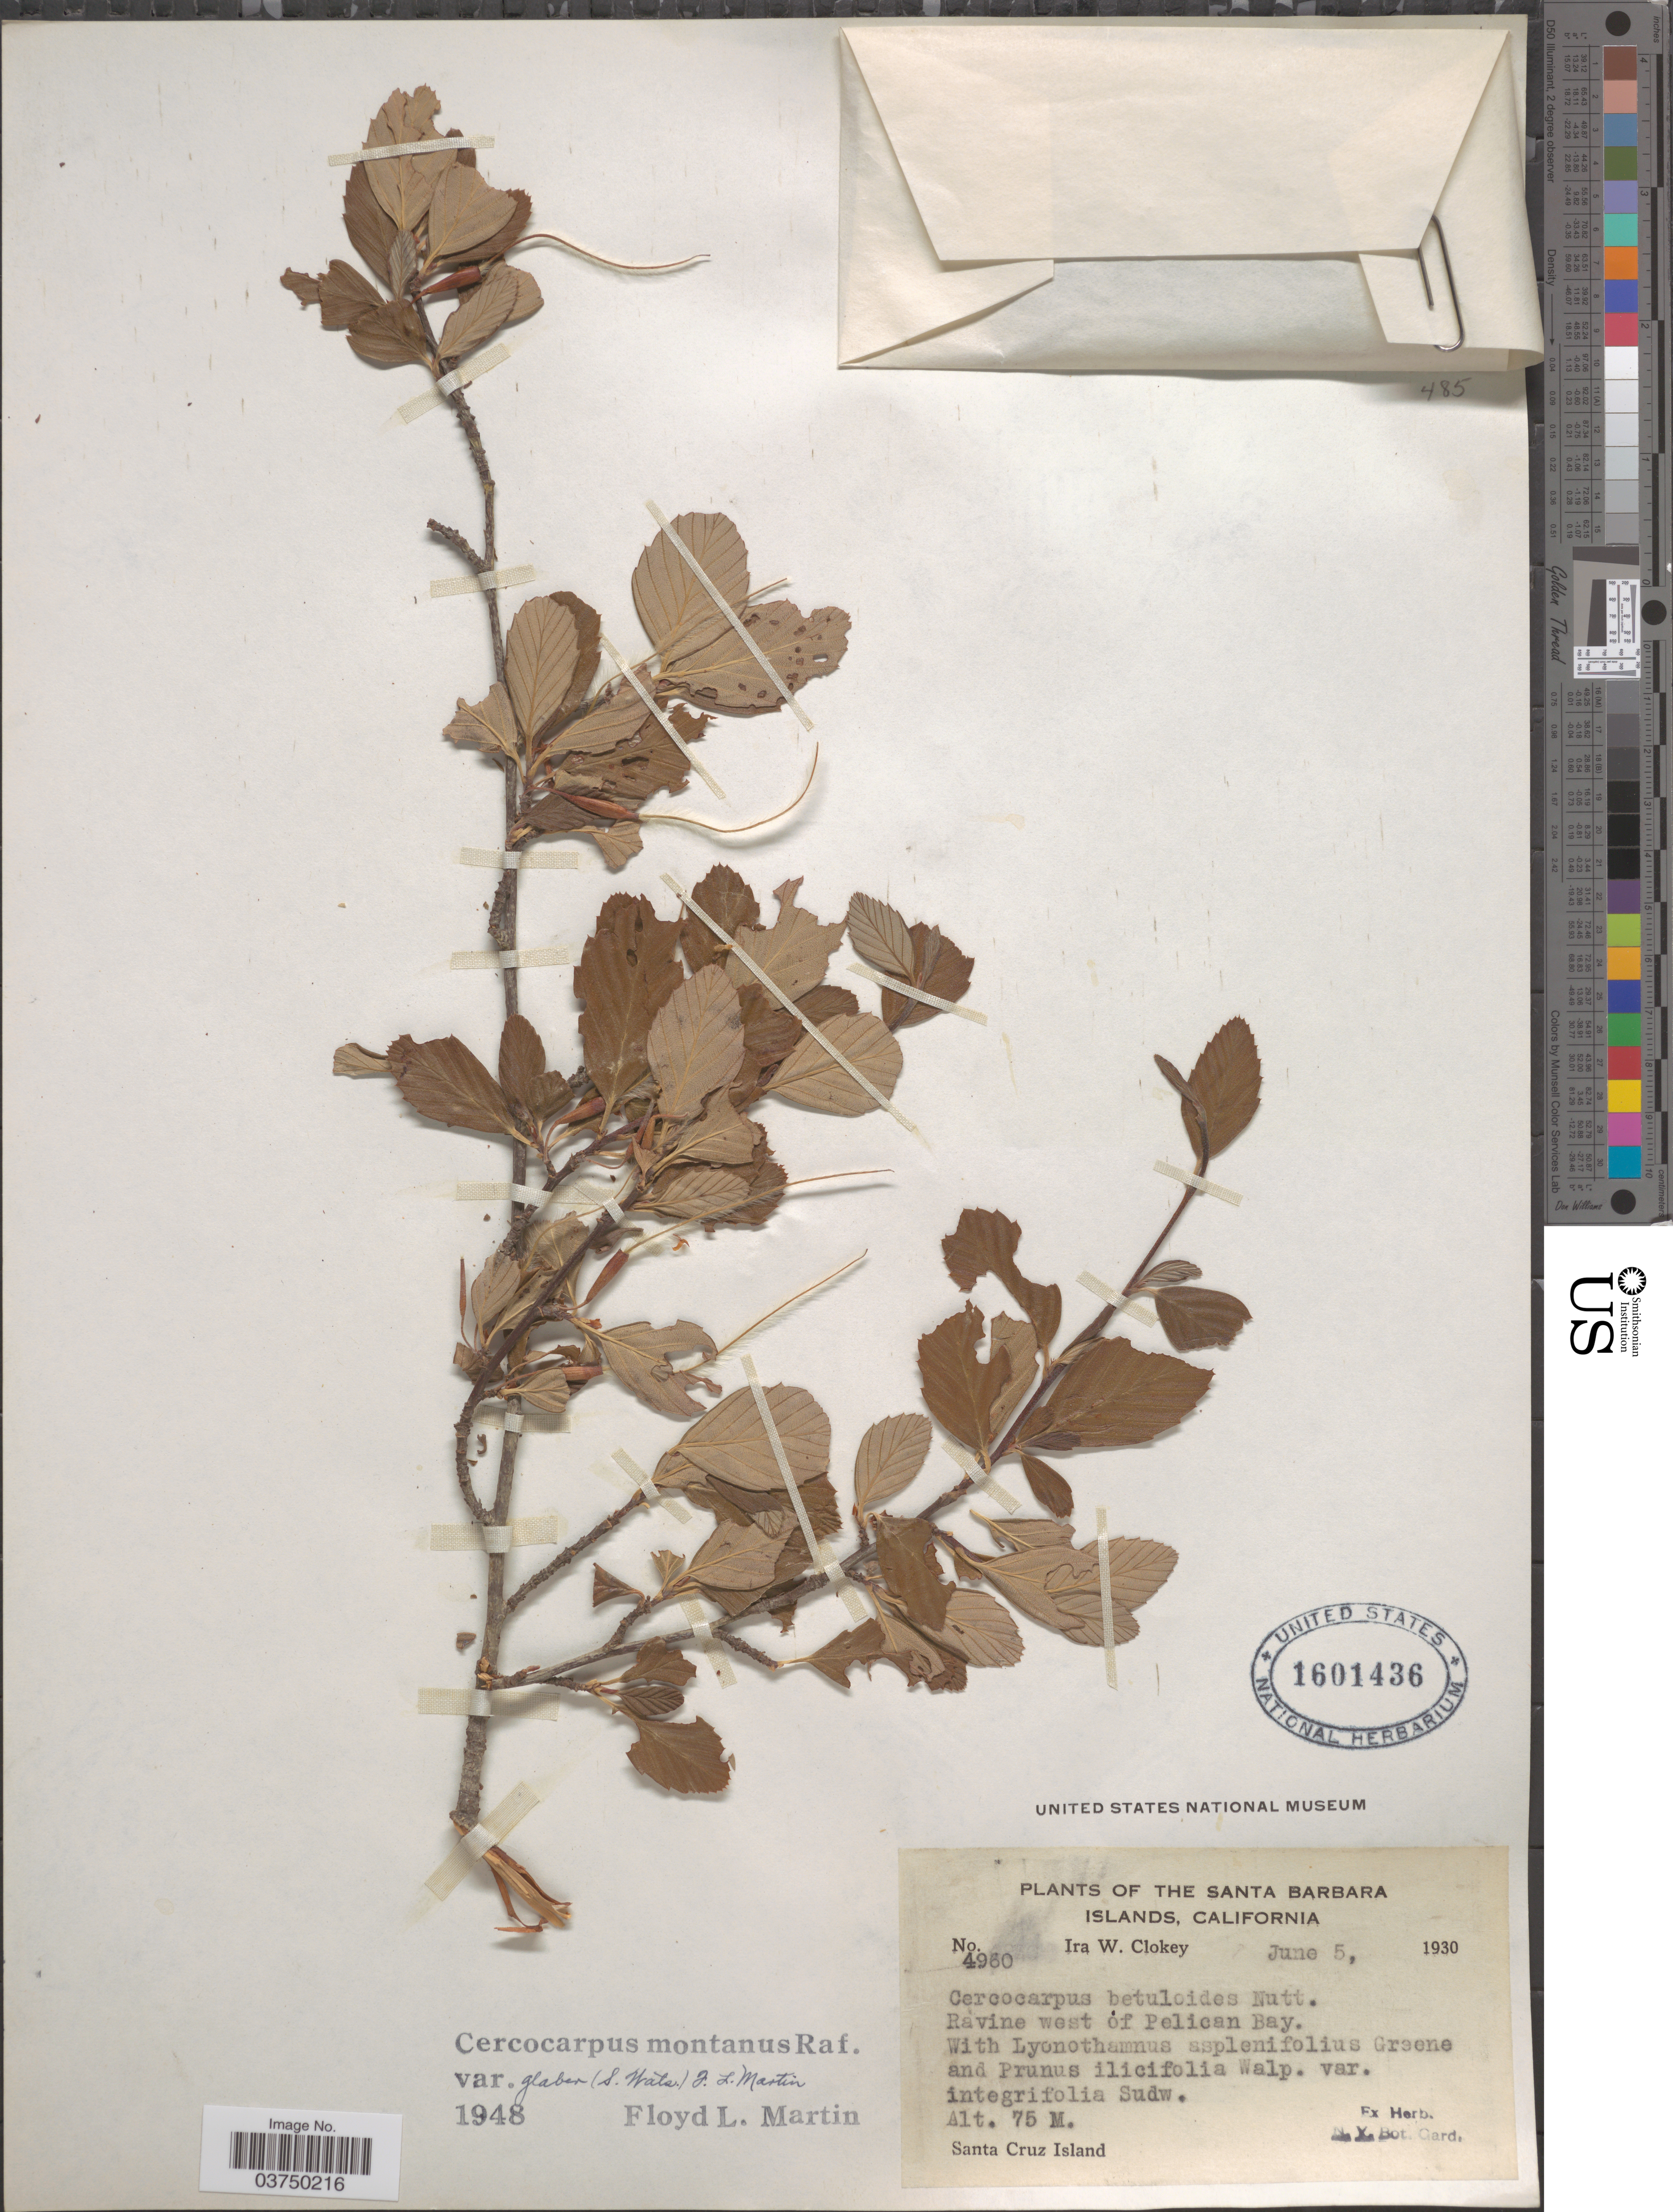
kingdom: Plantae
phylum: Tracheophyta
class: Magnoliopsida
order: Rosales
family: Rosaceae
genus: Cercocarpus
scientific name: Cercocarpus montanus var. glaber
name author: (S. Watson) F.L. Martin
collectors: I. W. Clokey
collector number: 4960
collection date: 1930-06-05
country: United States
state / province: California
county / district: Santa Barbara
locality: The Santa Barbara Islands. Ravine west of Pelican Bay. Santa Cruz Island.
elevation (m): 75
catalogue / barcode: US 1601436